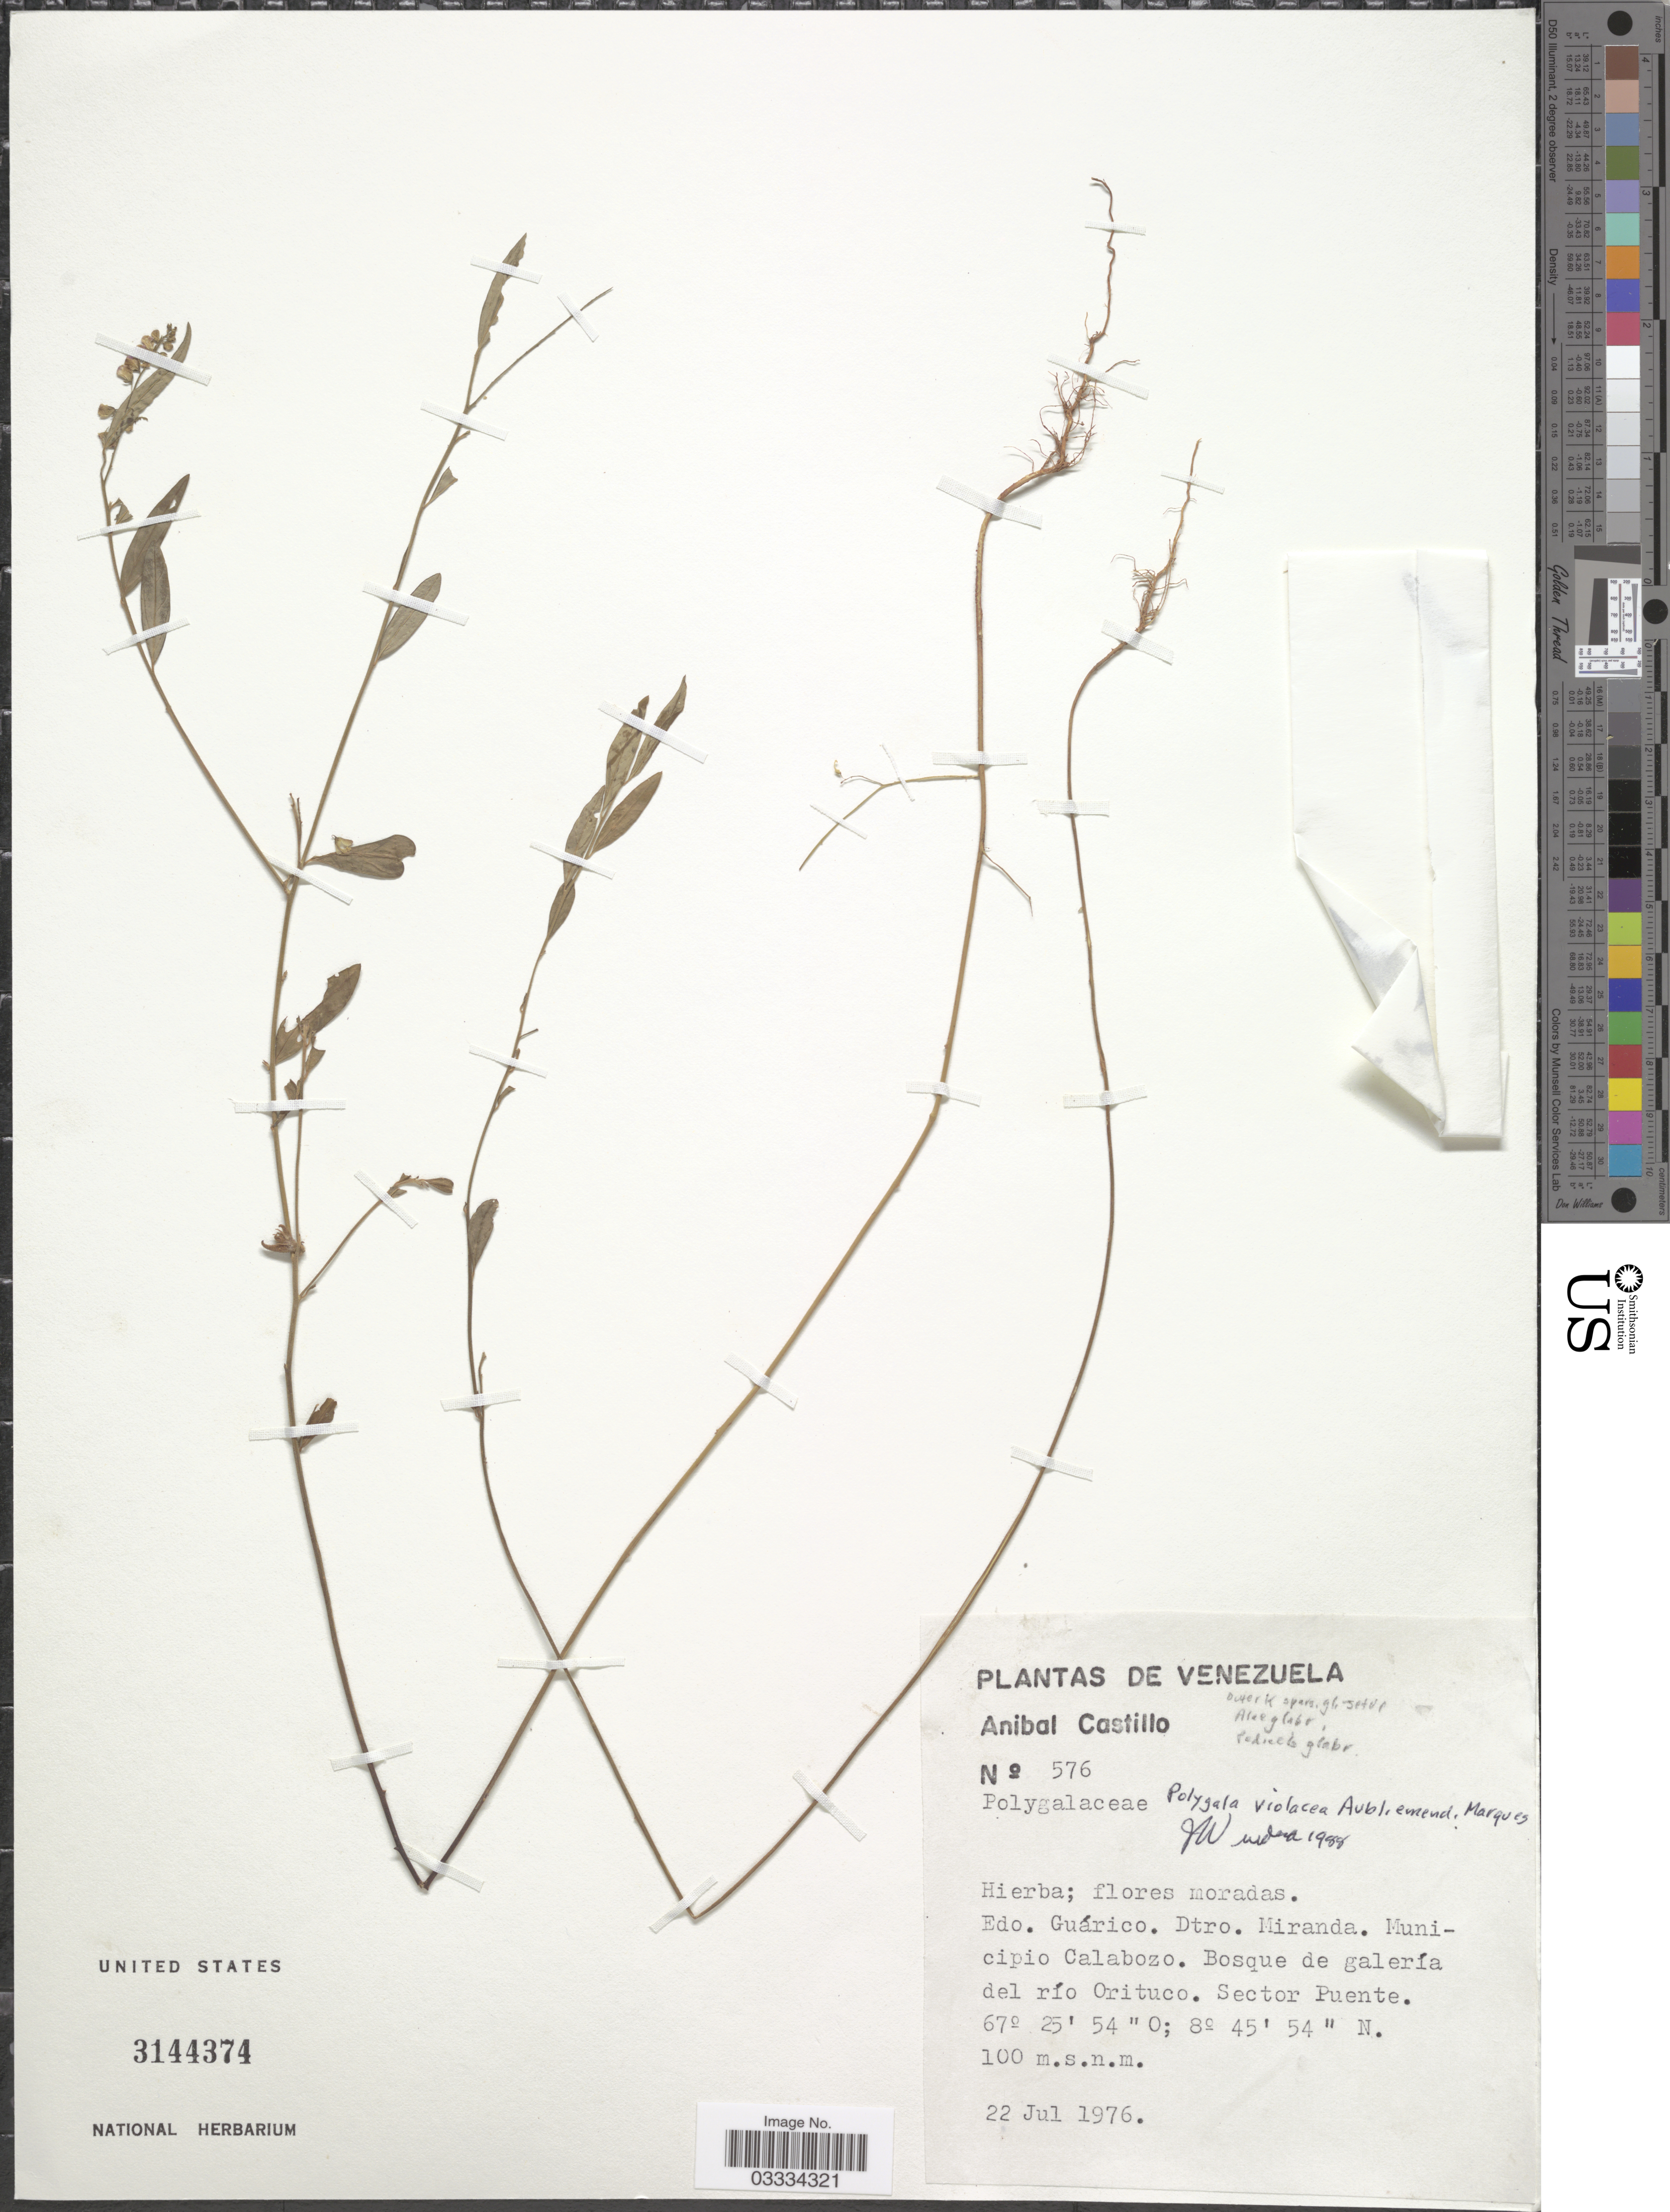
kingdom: Plantae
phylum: Tracheophyta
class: Magnoliopsida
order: Fabales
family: Polygalaceae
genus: Asemeia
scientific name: Asemeia violacea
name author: (Aubl.) J.F.B. Pastore & J.R. Abbott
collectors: A. Castillo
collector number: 576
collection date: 1976-07-22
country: Venezuela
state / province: Guarico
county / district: Francisco de Miranda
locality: Dtro. Miranda. Municipio Calabozo. Bosque de galería del río Orituco. Sector Puente.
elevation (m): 100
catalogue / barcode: US 3144374